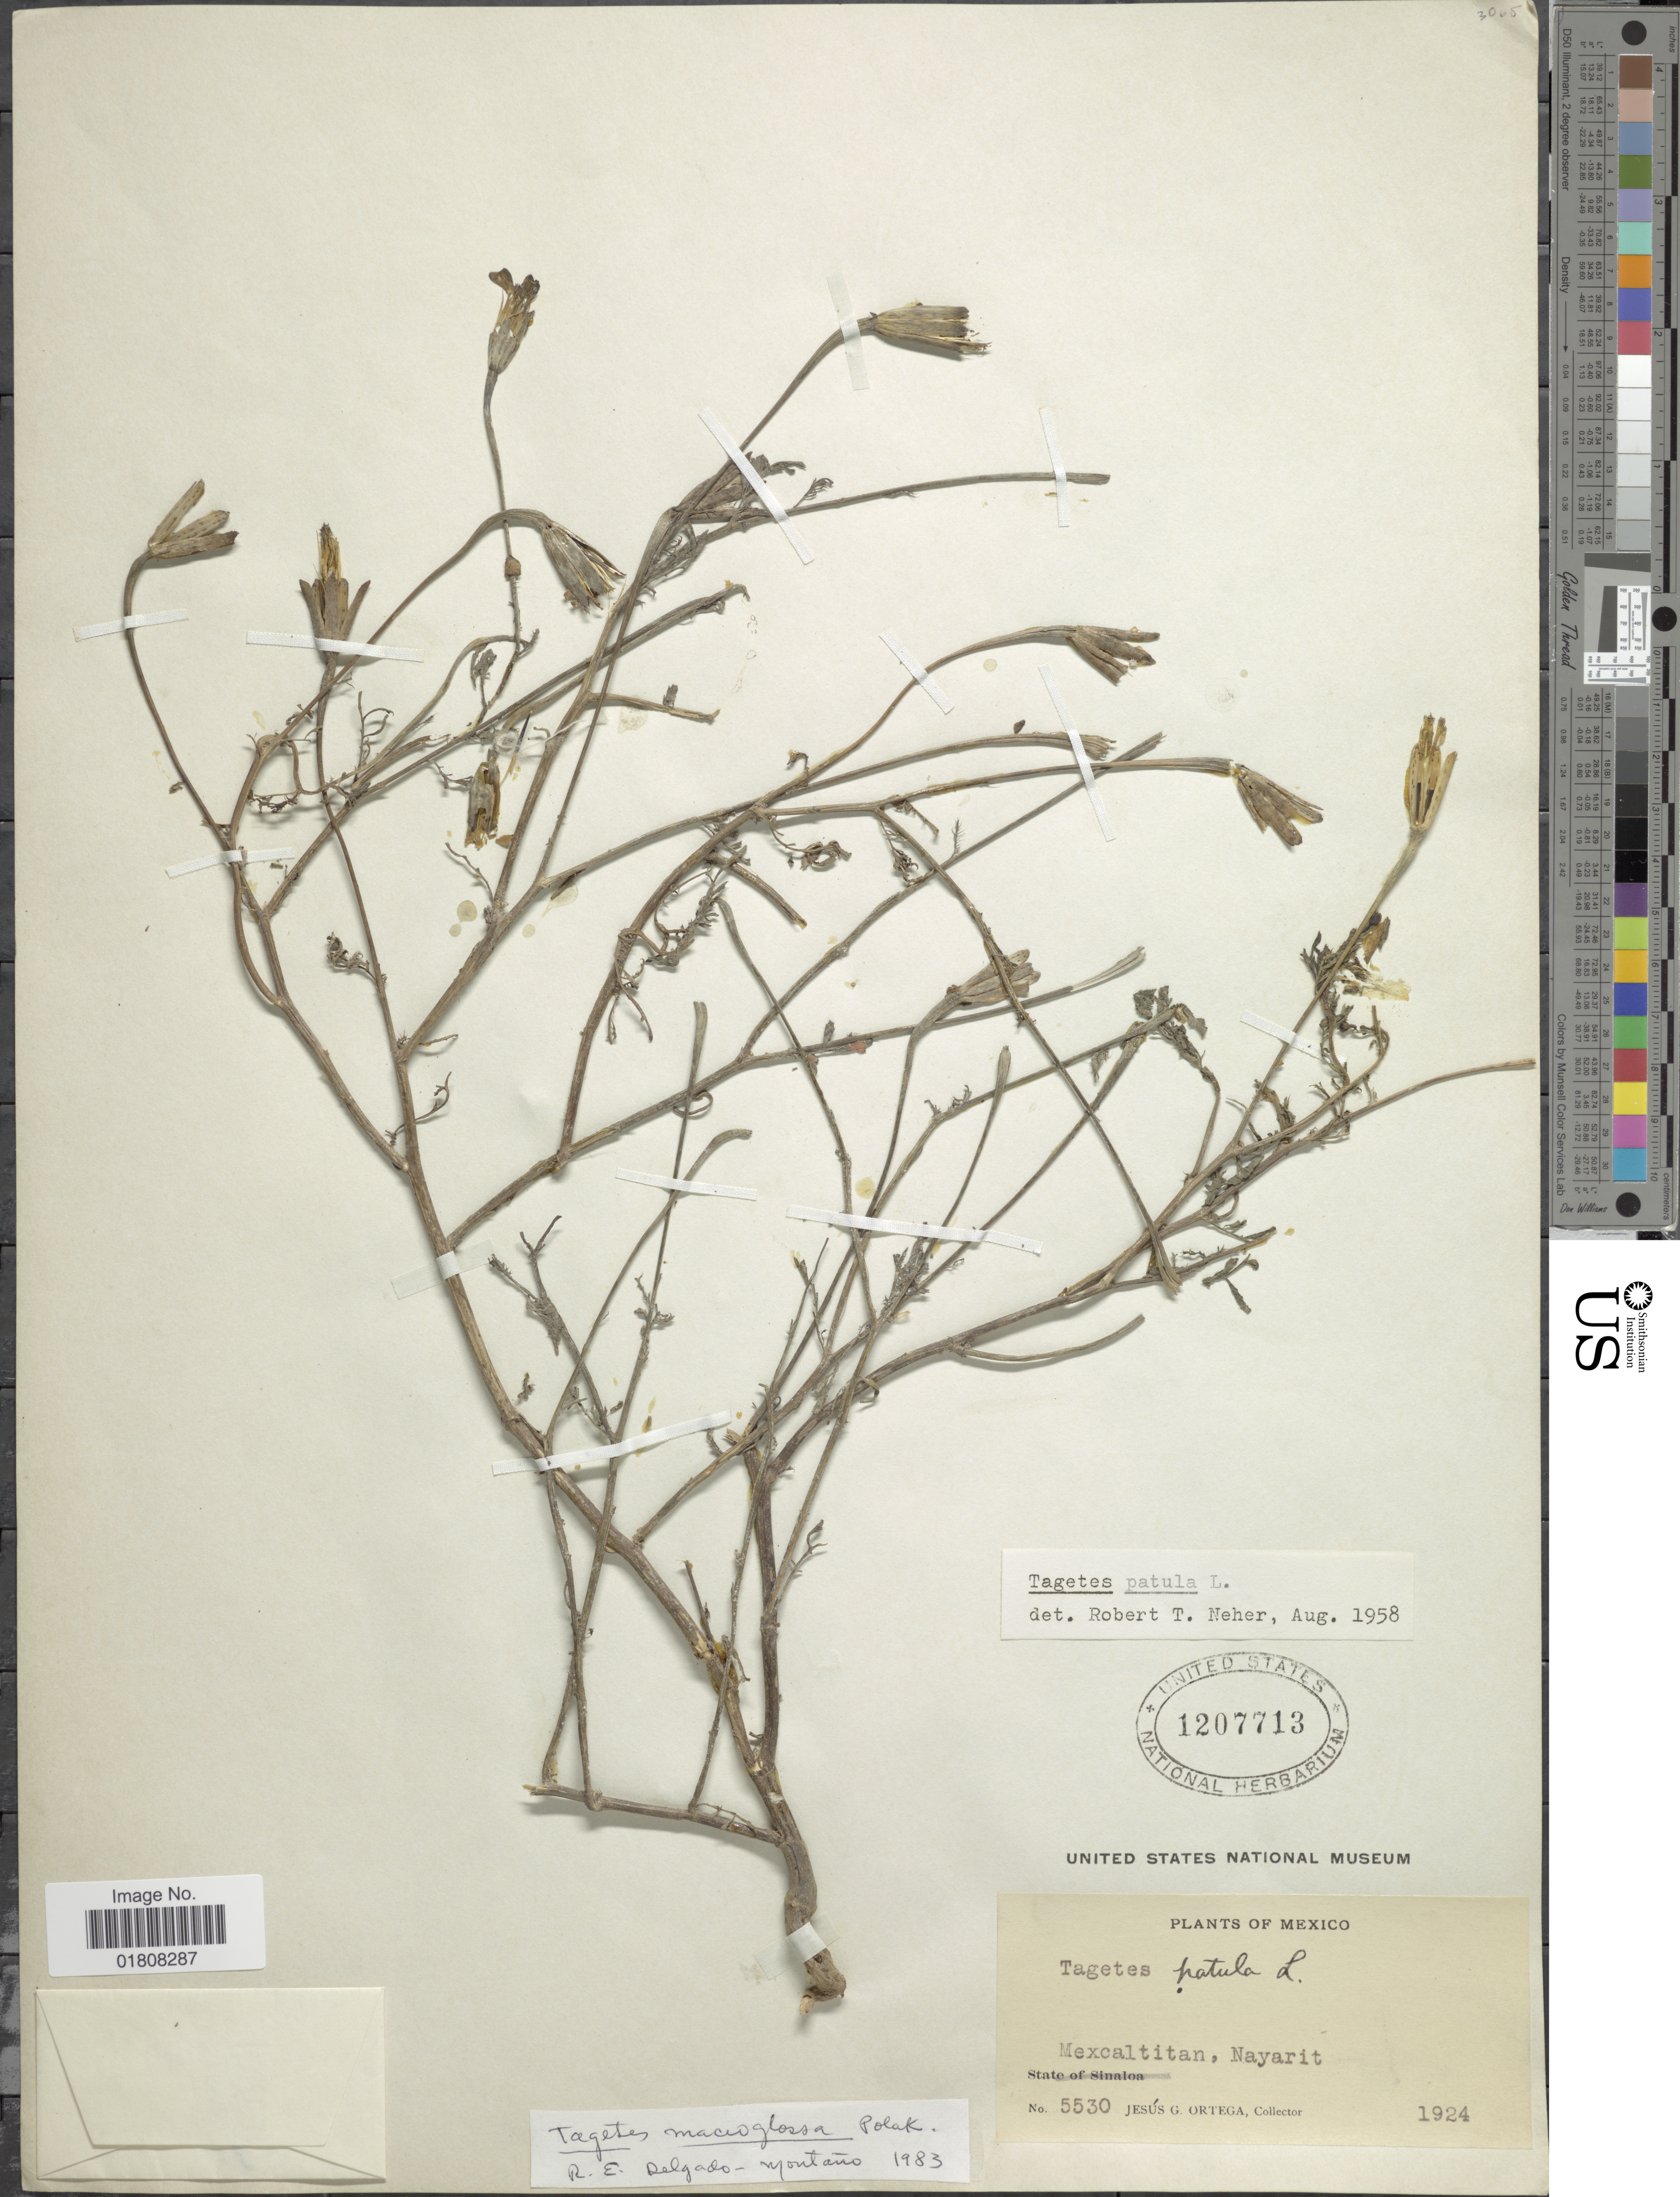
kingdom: Plantae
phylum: Tracheophyta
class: Magnoliopsida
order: Asterales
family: Asteraceae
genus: Tagetes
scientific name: Tagetes macroglossa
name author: Polak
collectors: J. Ortega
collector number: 5530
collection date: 1924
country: Mexico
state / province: Nayarit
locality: Mexcaltitan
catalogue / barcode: US 1207713